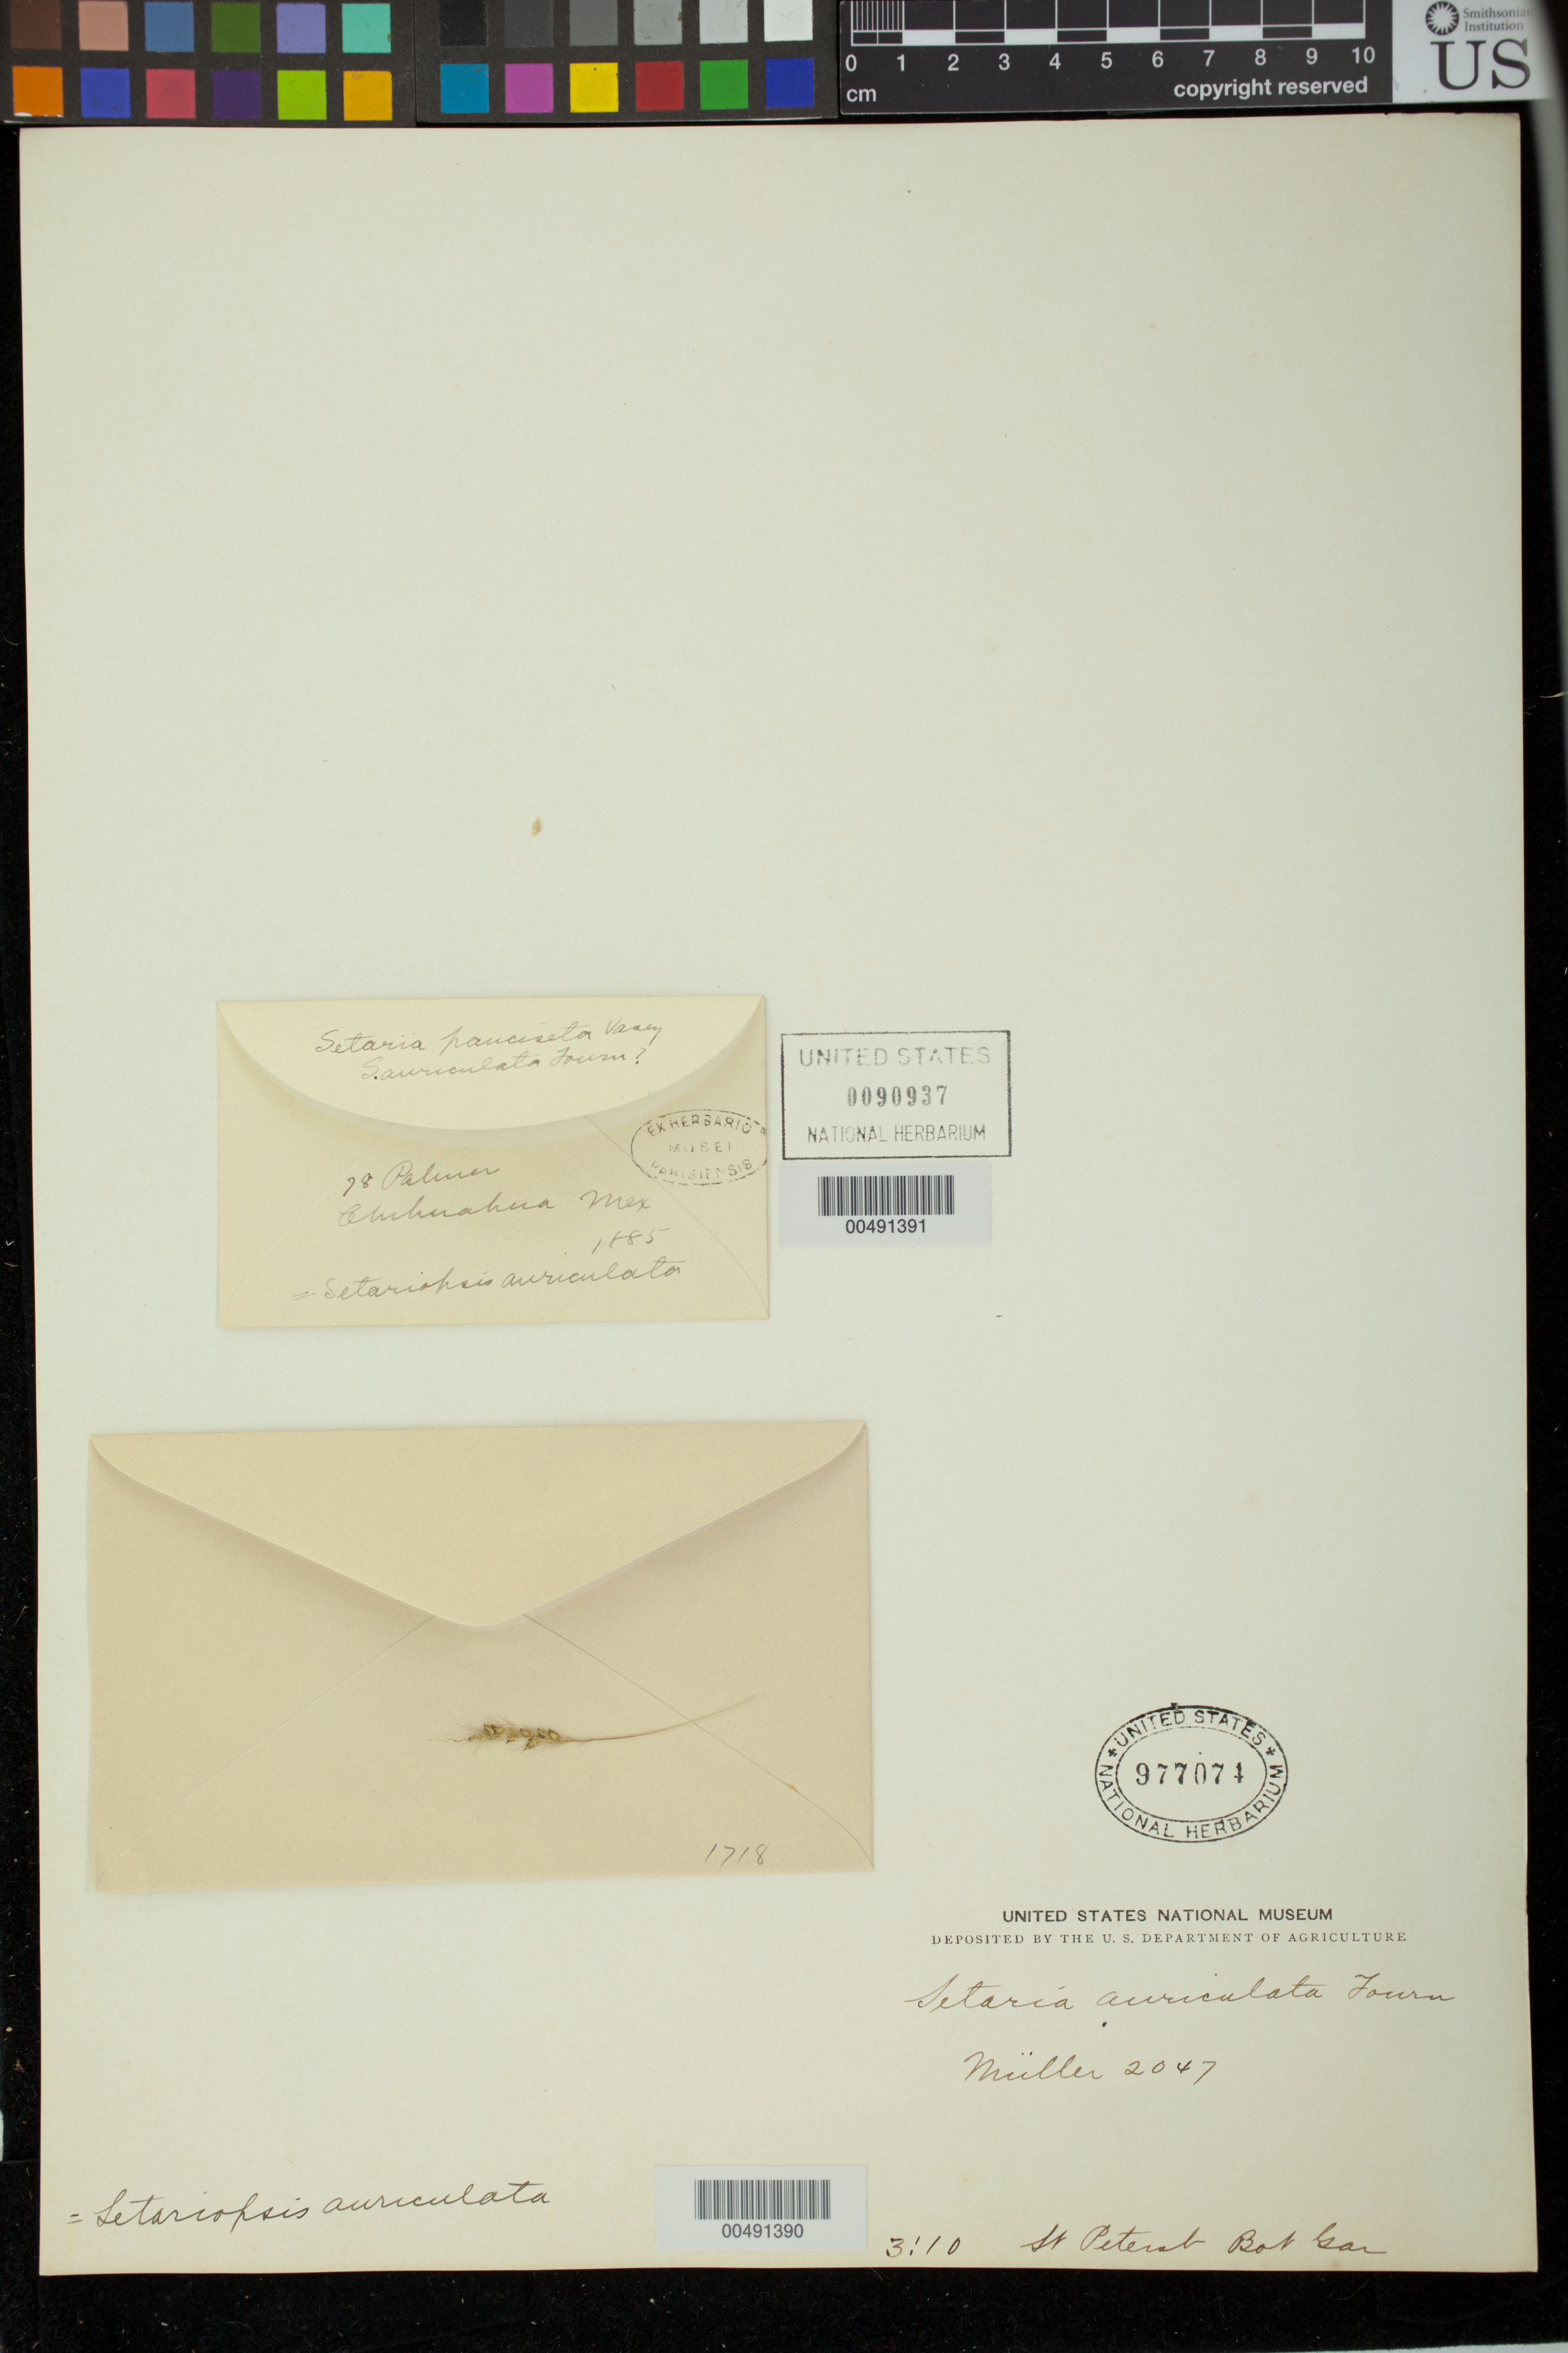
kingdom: Plantae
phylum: Tracheophyta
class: Liliopsida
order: Poales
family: Poaceae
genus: Setariopsis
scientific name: Setariopsis auriculata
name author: (E. Fourn.) Scribn.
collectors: -- Müller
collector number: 2047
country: Mexico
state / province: Sonora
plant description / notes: Fragmentary material of specimen ex herb. St. Petersb. Bot. Gard. Mounted on sheet with type specimen (Palmer 78, USNH90937, barcode 00491391) of Setaria pauciseta Vasey and filed with that specimen under that name in the type herbarium.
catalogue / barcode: US 977074